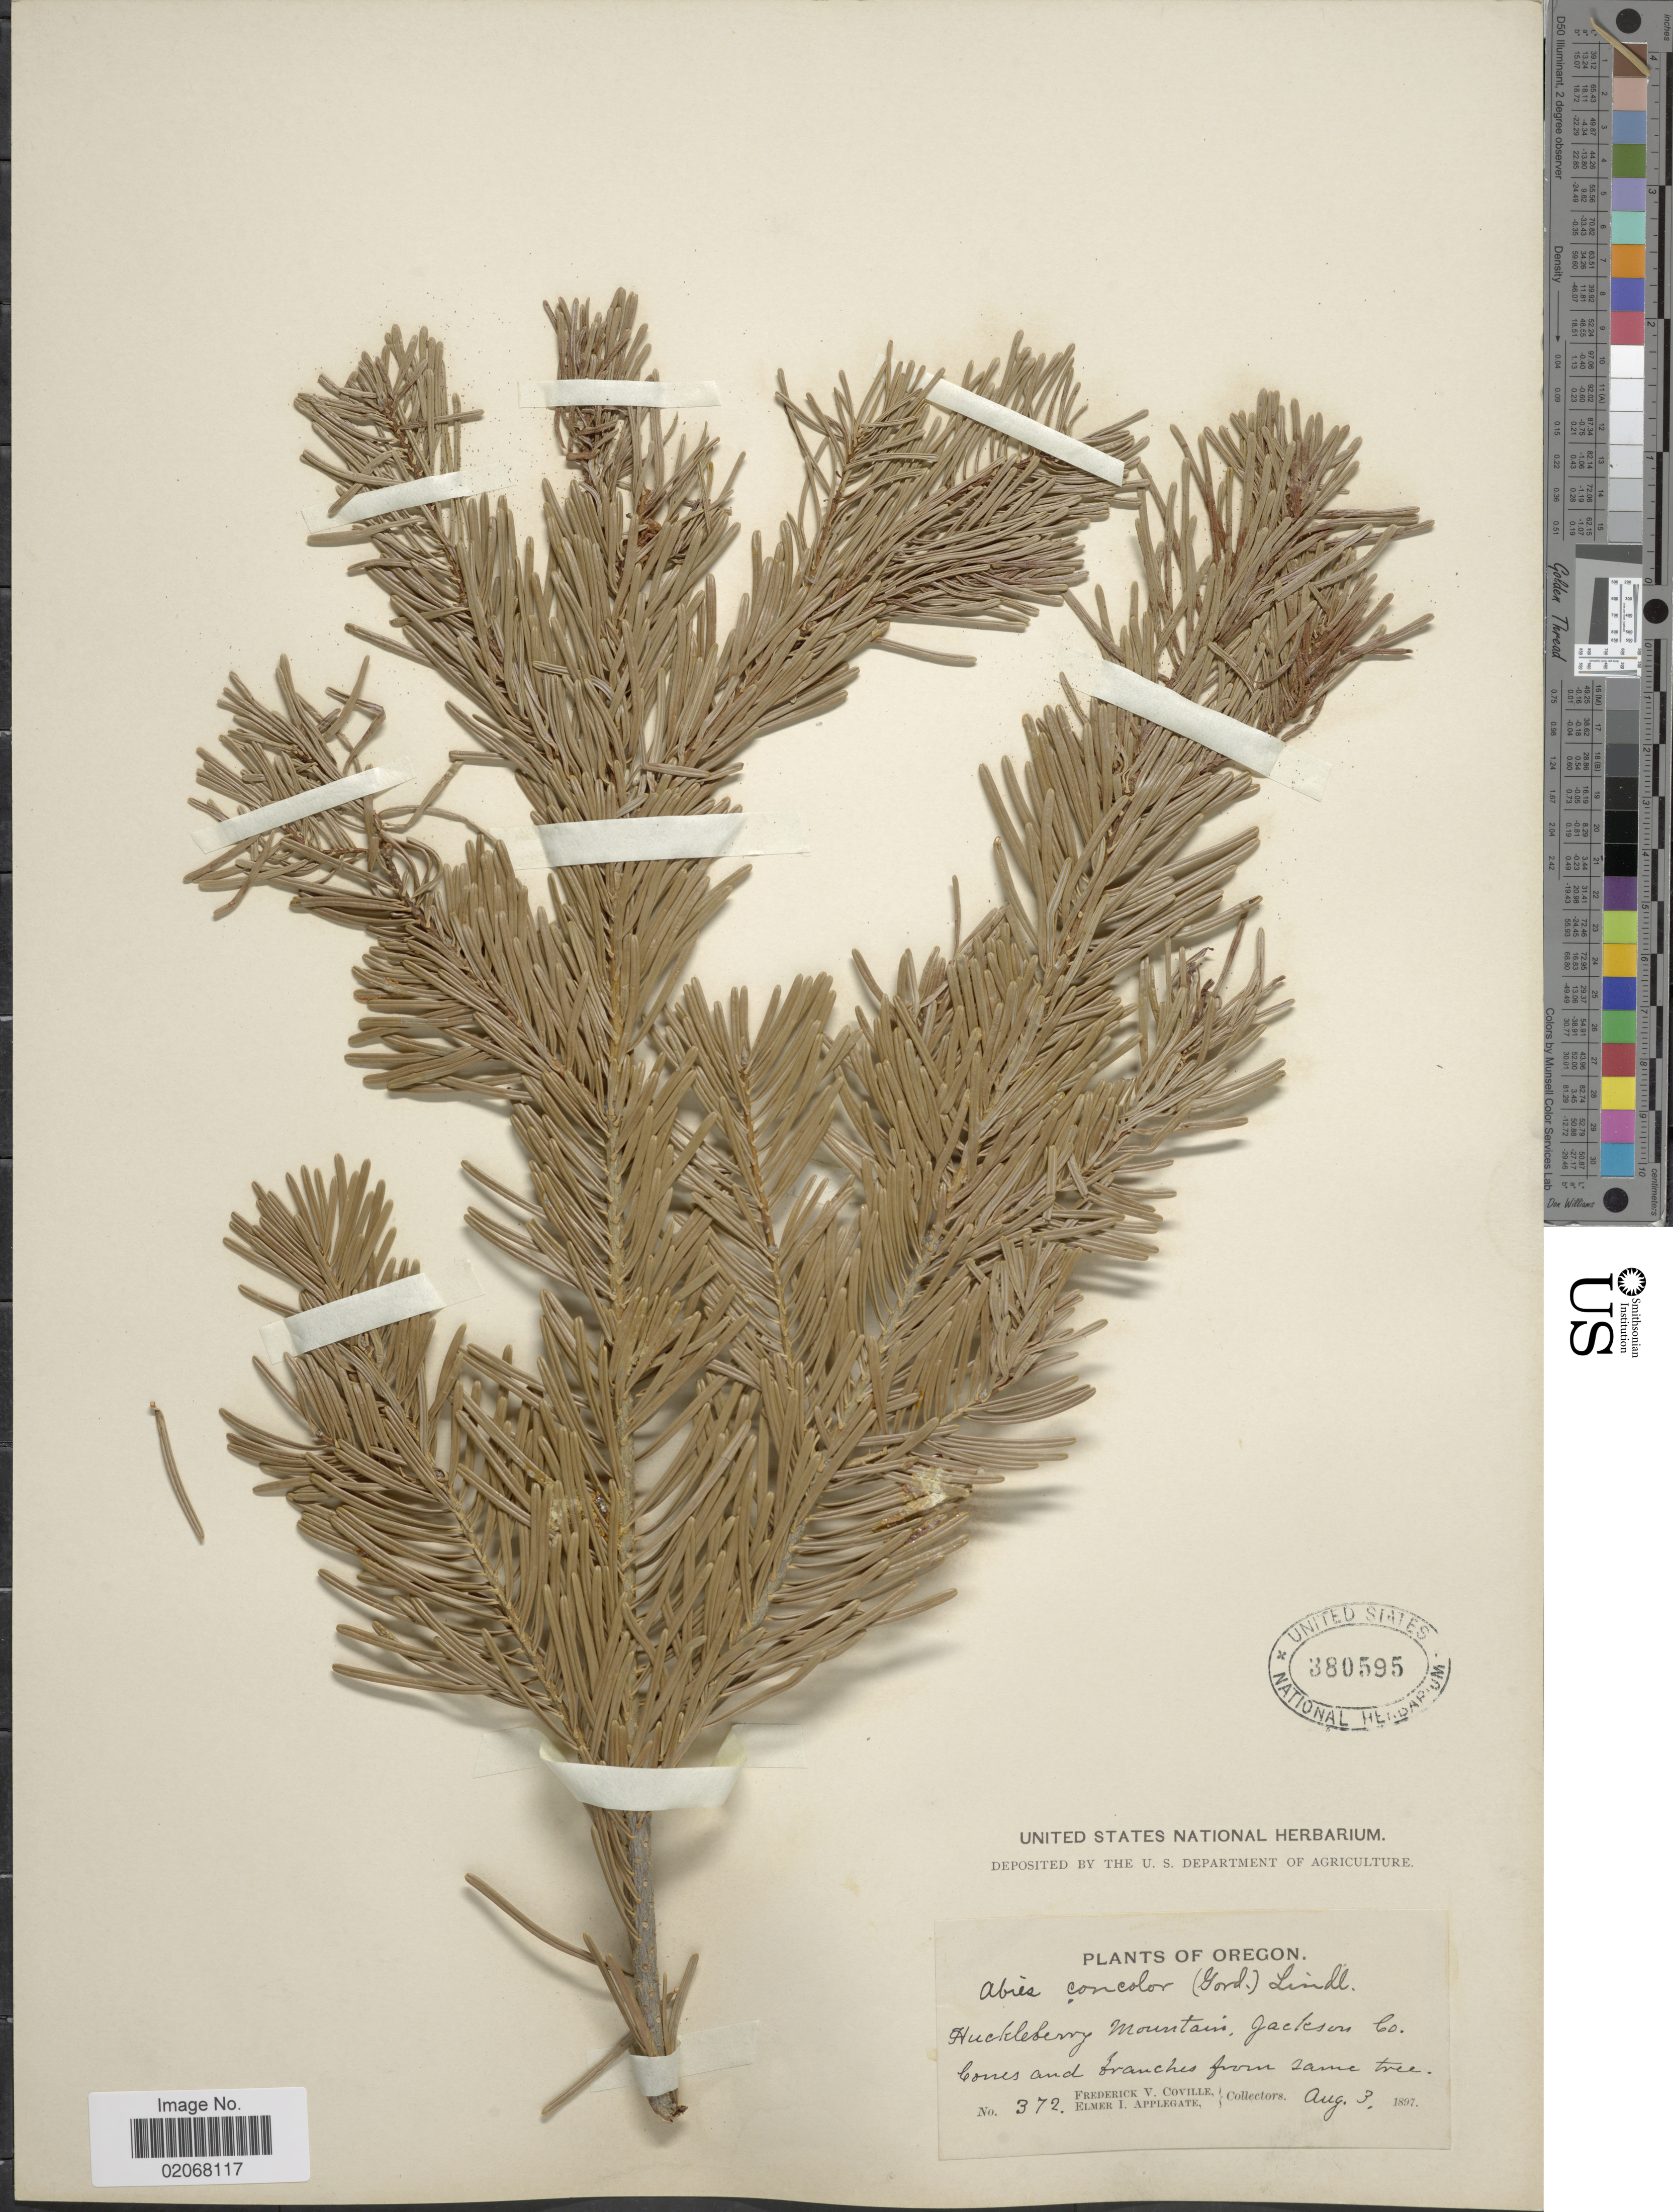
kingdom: Plantae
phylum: Tracheophyta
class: Pinopsida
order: Pinales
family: Pinaceae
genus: Abies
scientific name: Abies concolor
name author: (Gordon & Glend.) Lindl. ex Hildebr.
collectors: F. V. Coville & E. I. Applegate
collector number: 372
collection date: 1897-08-03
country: United States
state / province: Oregon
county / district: Jackson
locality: Huckleberry Mountain, Jackson Co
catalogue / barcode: US 380595